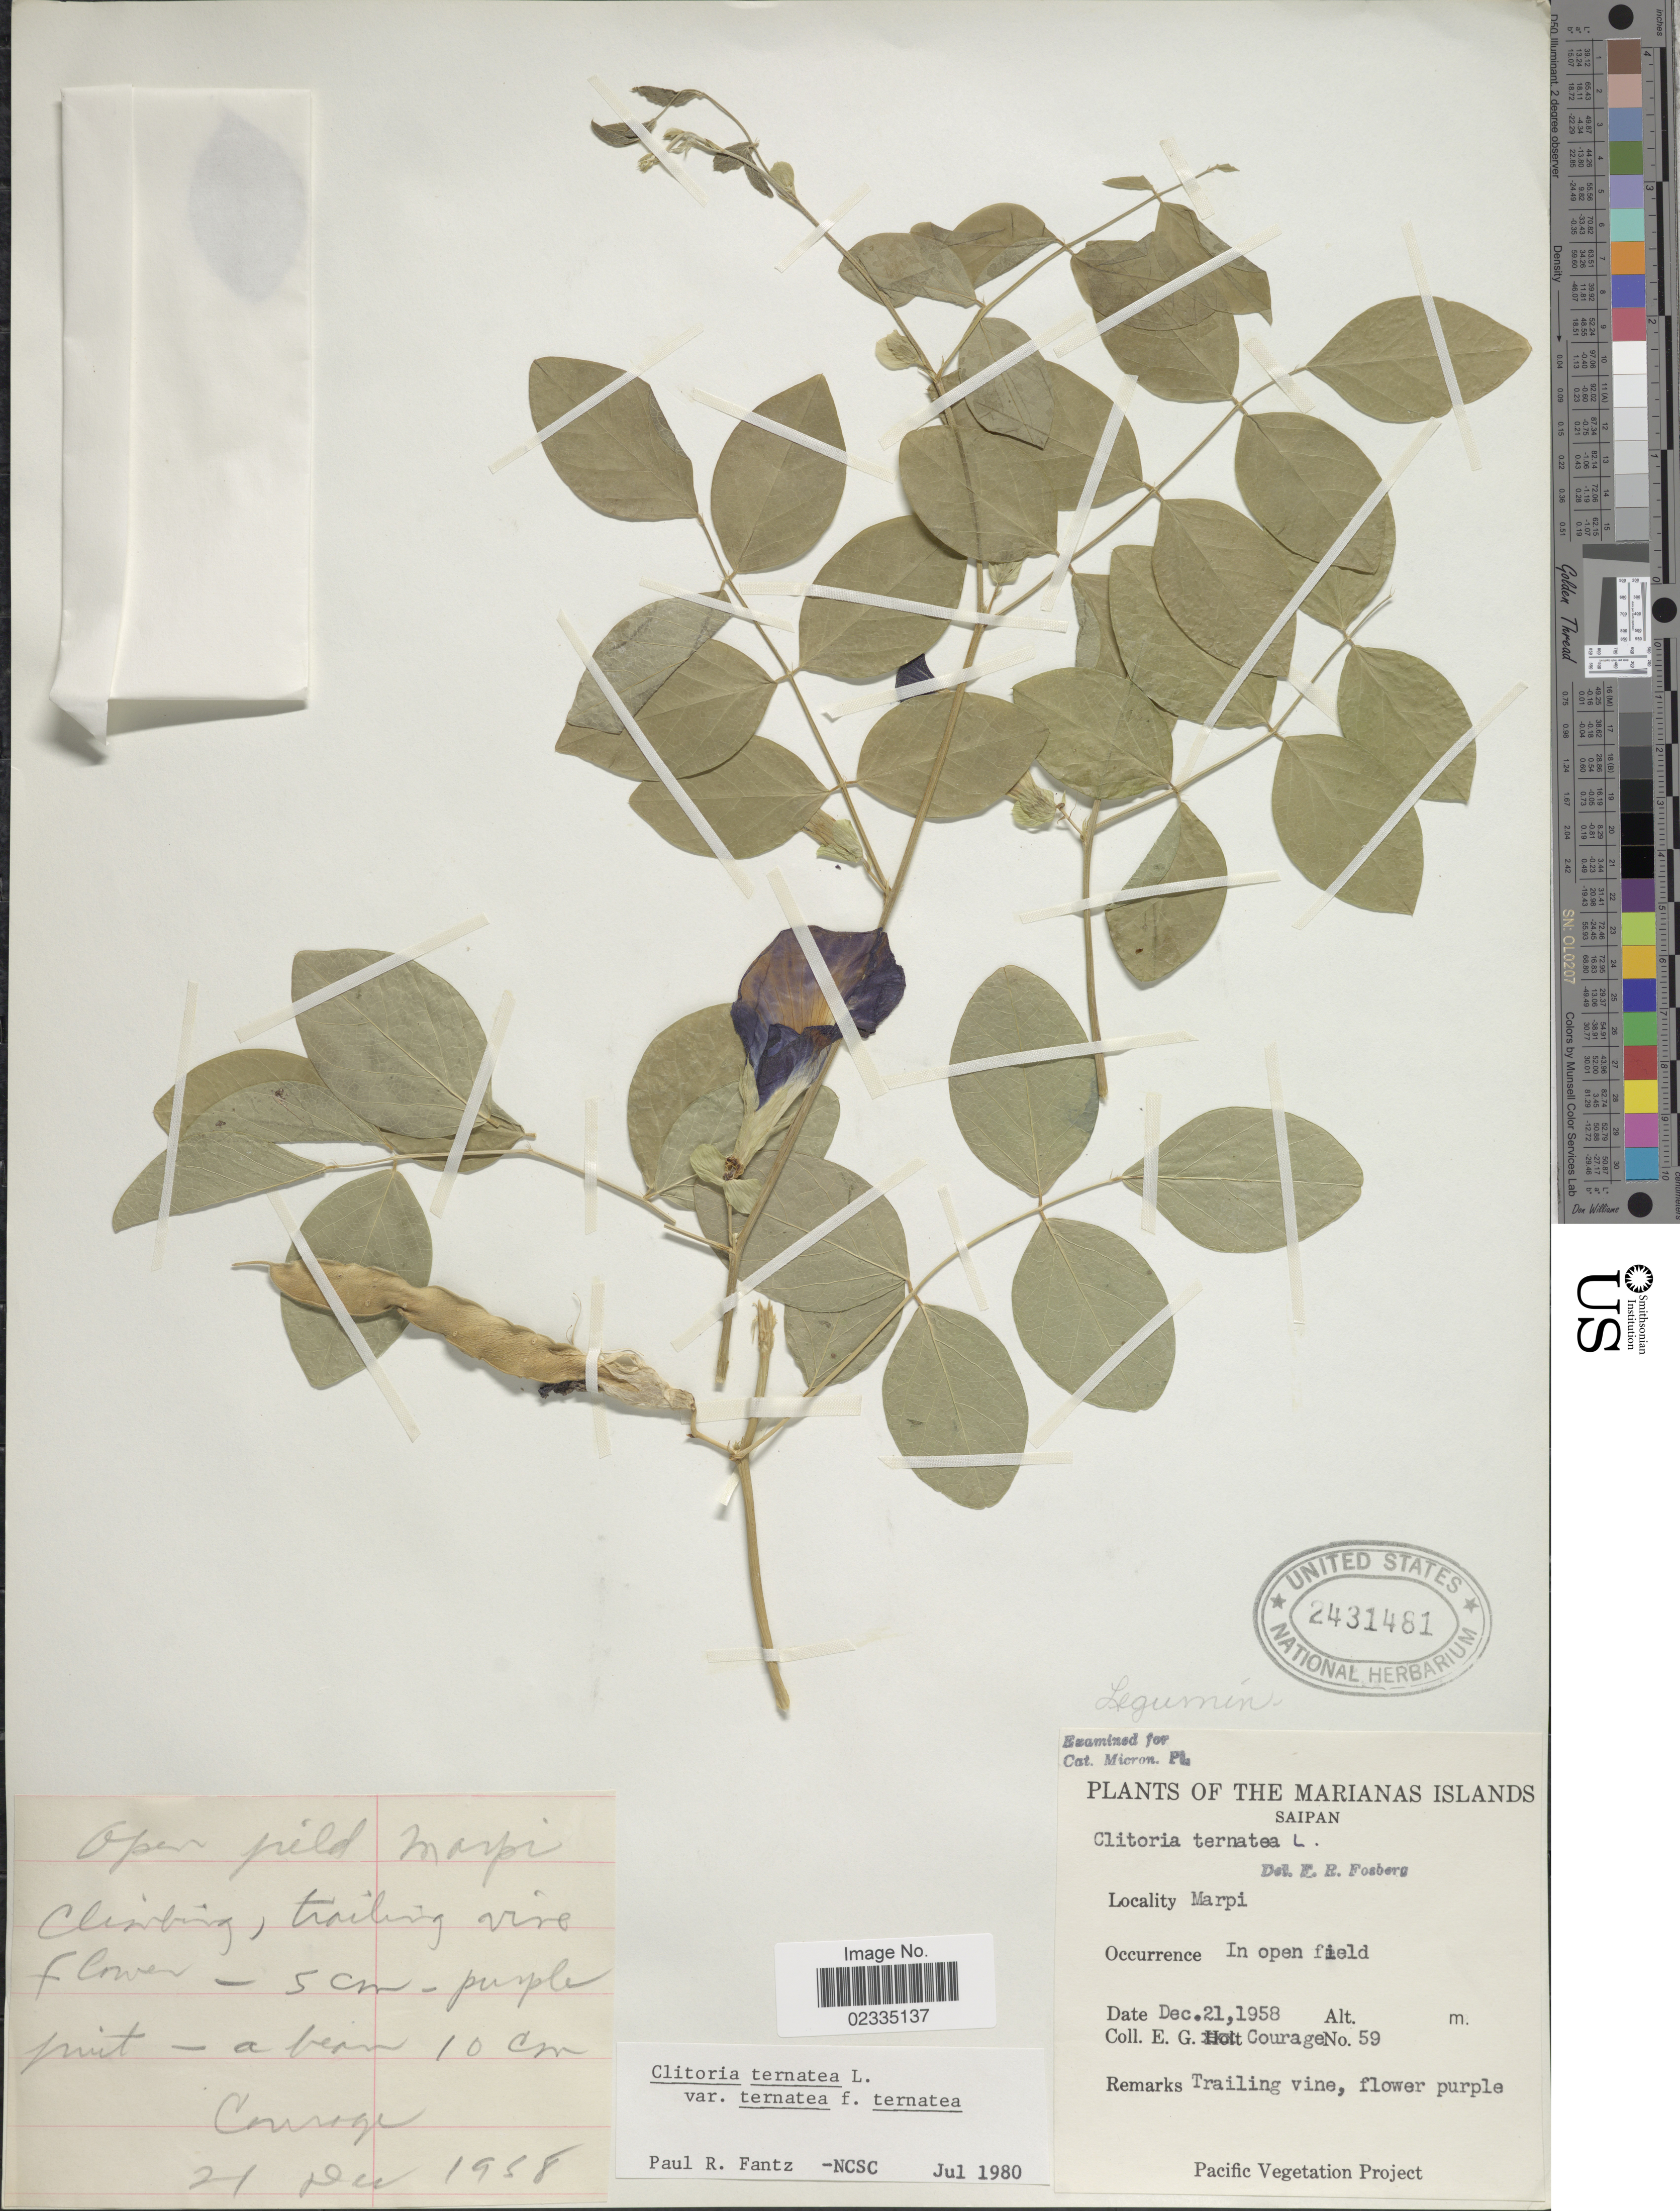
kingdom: Plantae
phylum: Tracheophyta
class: Magnoliopsida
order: Fabales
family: Fabaceae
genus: Clitoria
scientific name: Clitoria ternatea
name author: L.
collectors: E. Courage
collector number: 59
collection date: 1958-12-21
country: Northern Mariana Islands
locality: The Marianas Islands, Saipan, Marpi, In open field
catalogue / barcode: US 2431481